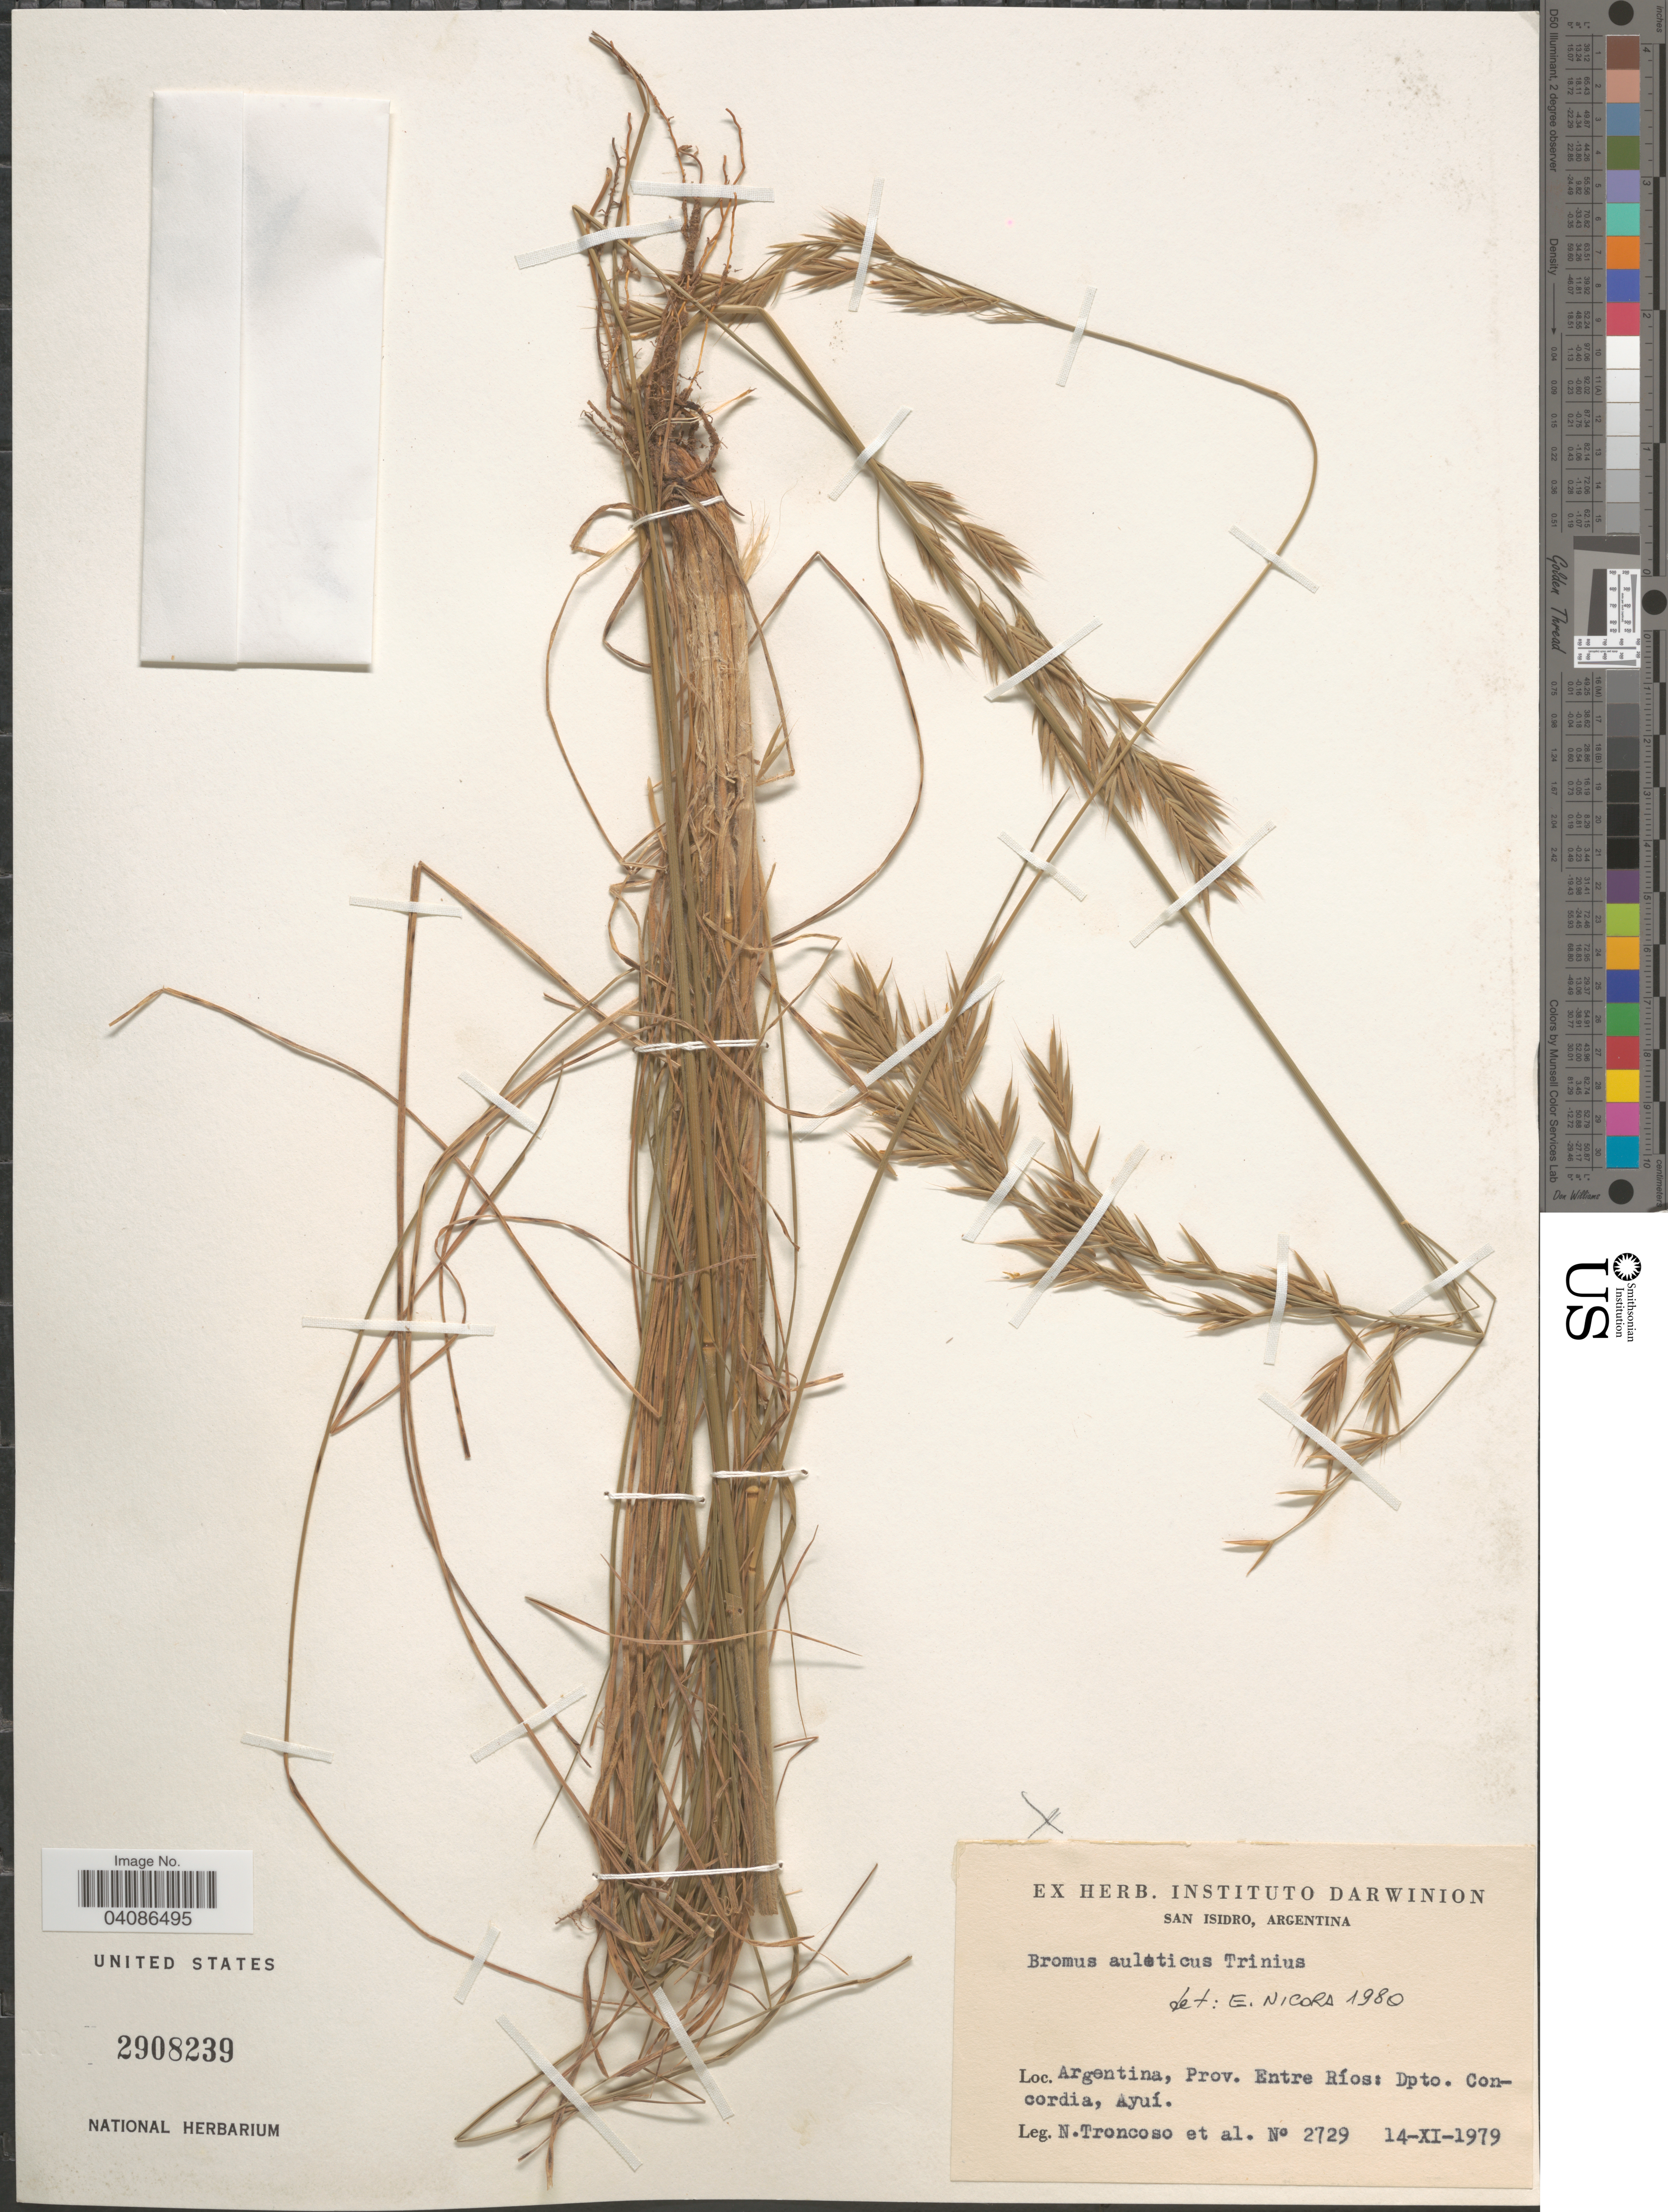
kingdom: Plantae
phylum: Tracheophyta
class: Liliopsida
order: Poales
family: Poaceae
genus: Bromus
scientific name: Bromus auleticus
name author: Trin. ex Nees in Mart.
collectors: N. Troncoso & et al.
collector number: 2729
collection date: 1979-11-14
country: Argentina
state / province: Entre Rios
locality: Dpto. Concordia, Ayuí.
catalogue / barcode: US 2908239